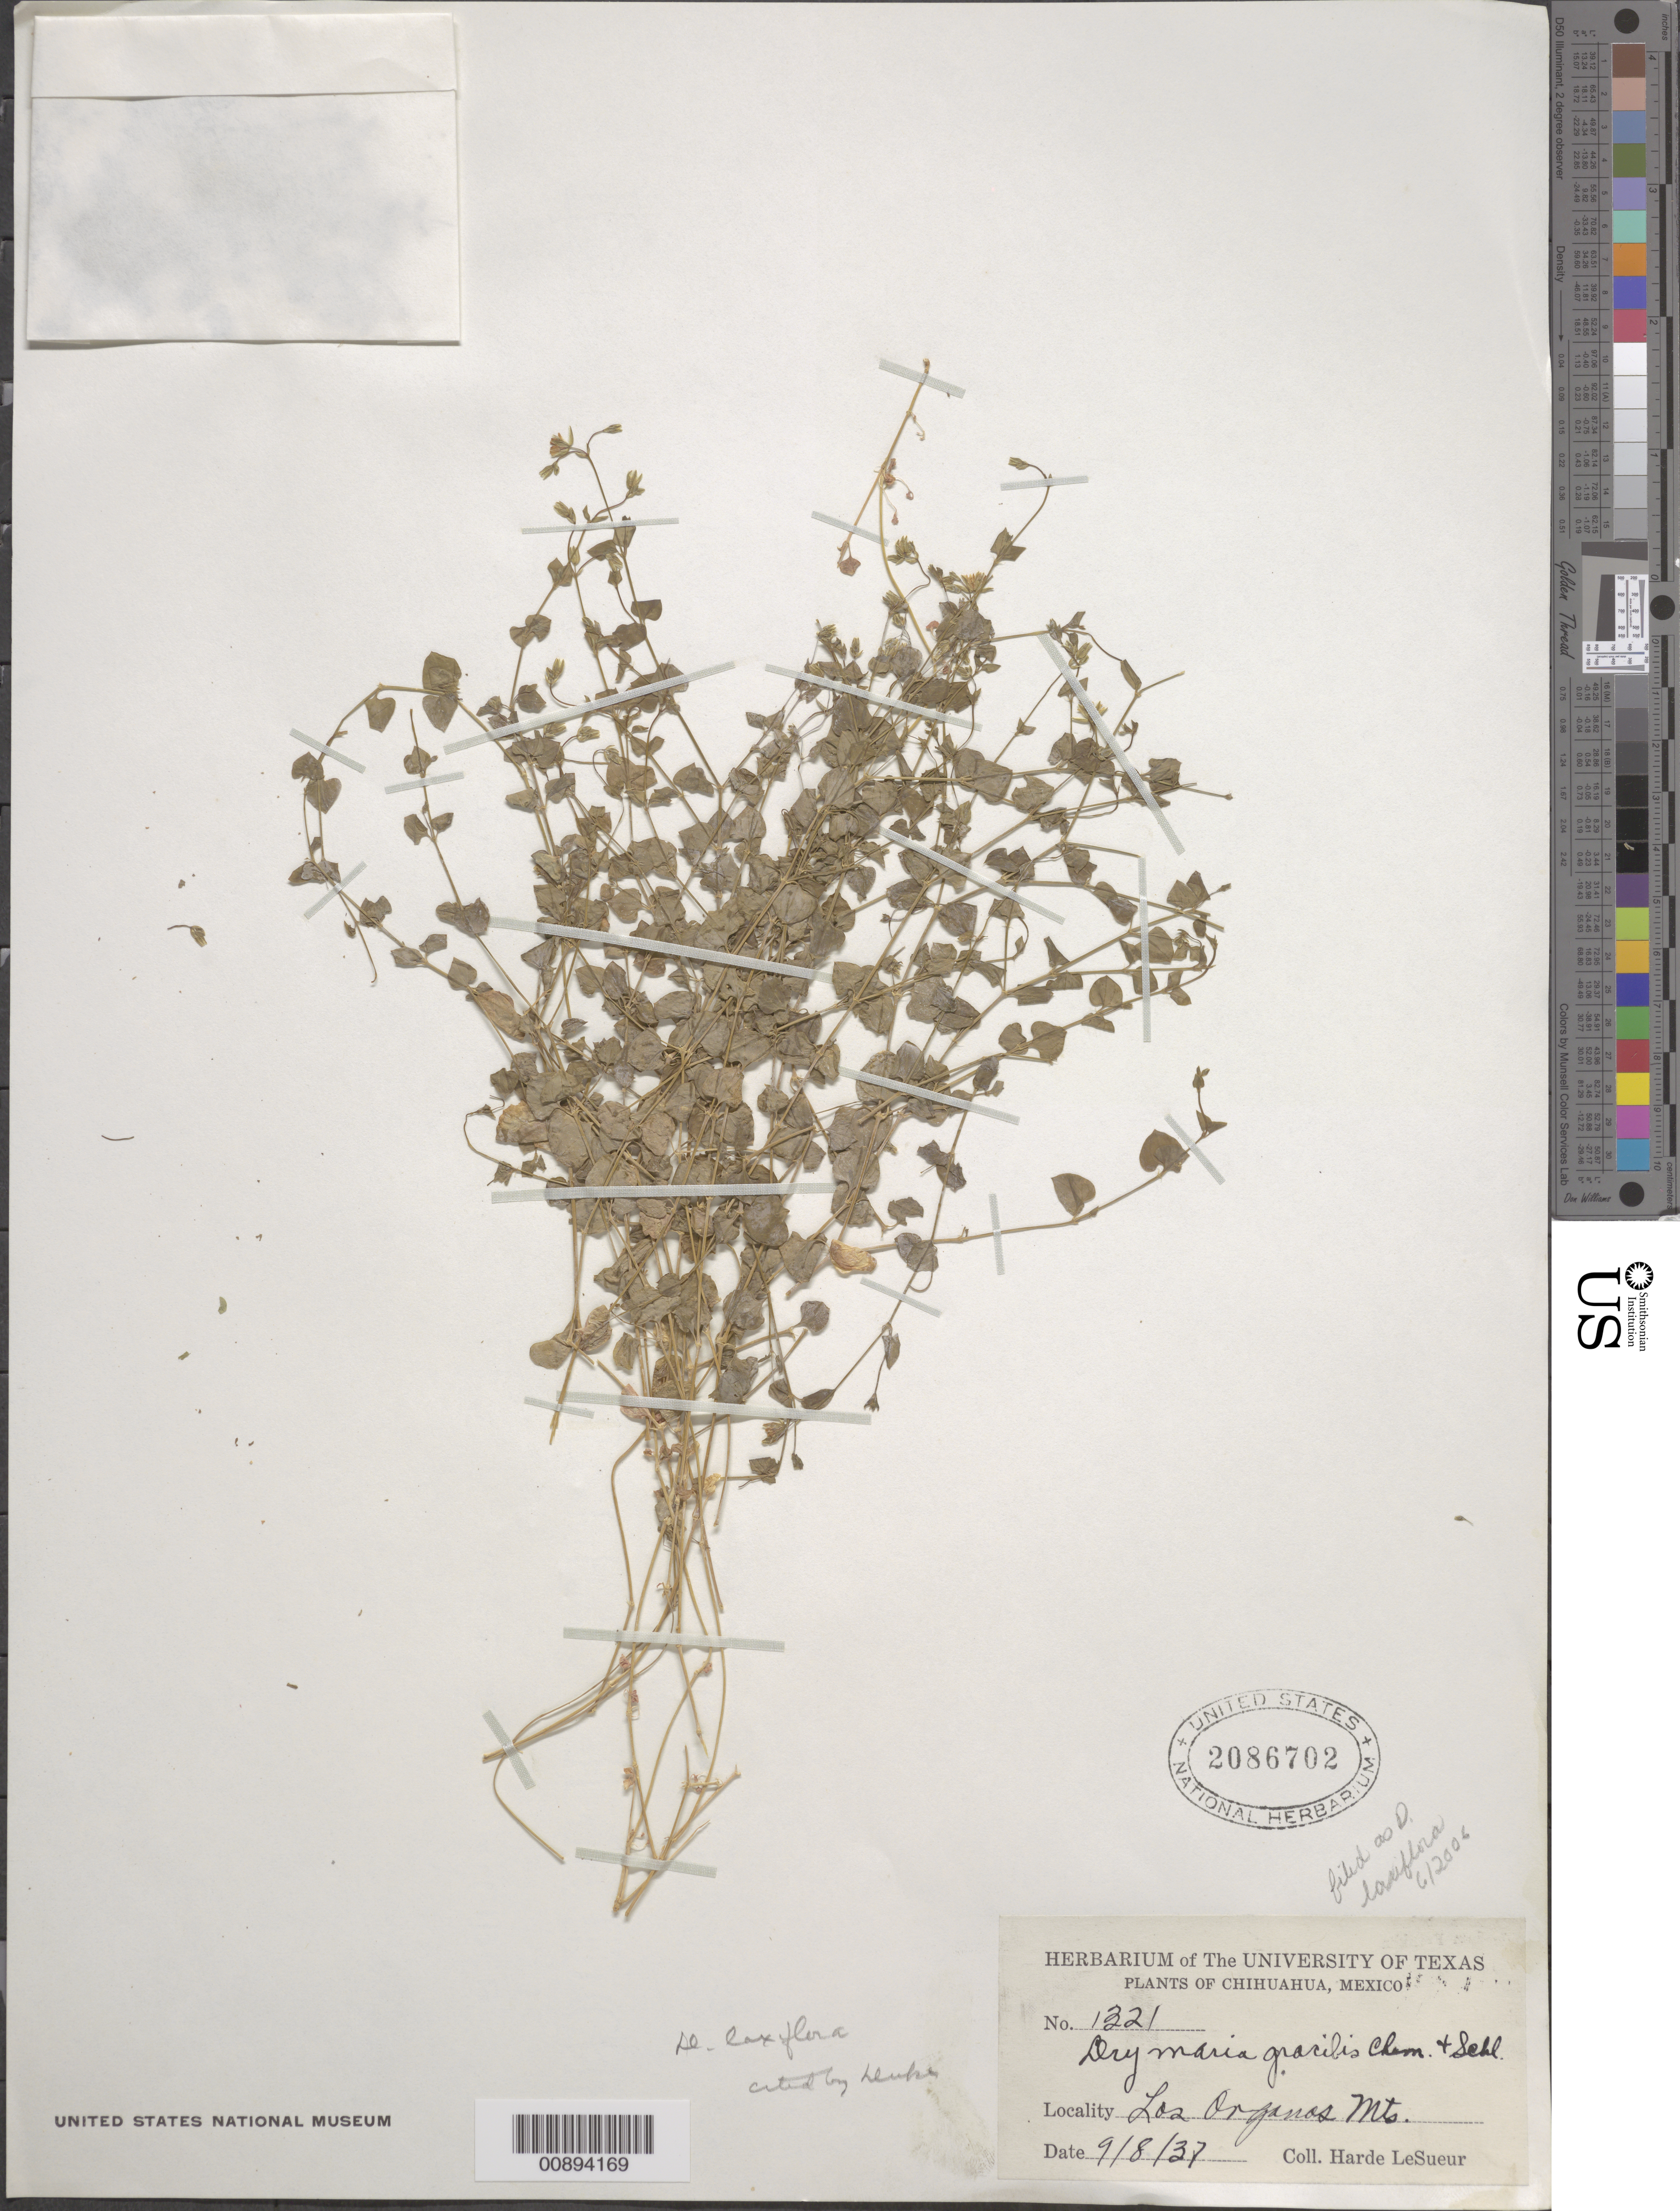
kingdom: Plantae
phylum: Tracheophyta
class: Magnoliopsida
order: Caryophyllales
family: Caryophyllaceae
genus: Drymaria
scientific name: Drymaria laxiflora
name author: Benth.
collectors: D. H. LeSueur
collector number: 1321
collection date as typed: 08 Sep 1937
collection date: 1937-09-08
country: Mexico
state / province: Chihuahua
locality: Los Organos Mts., Chihuahua.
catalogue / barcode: US 2086702